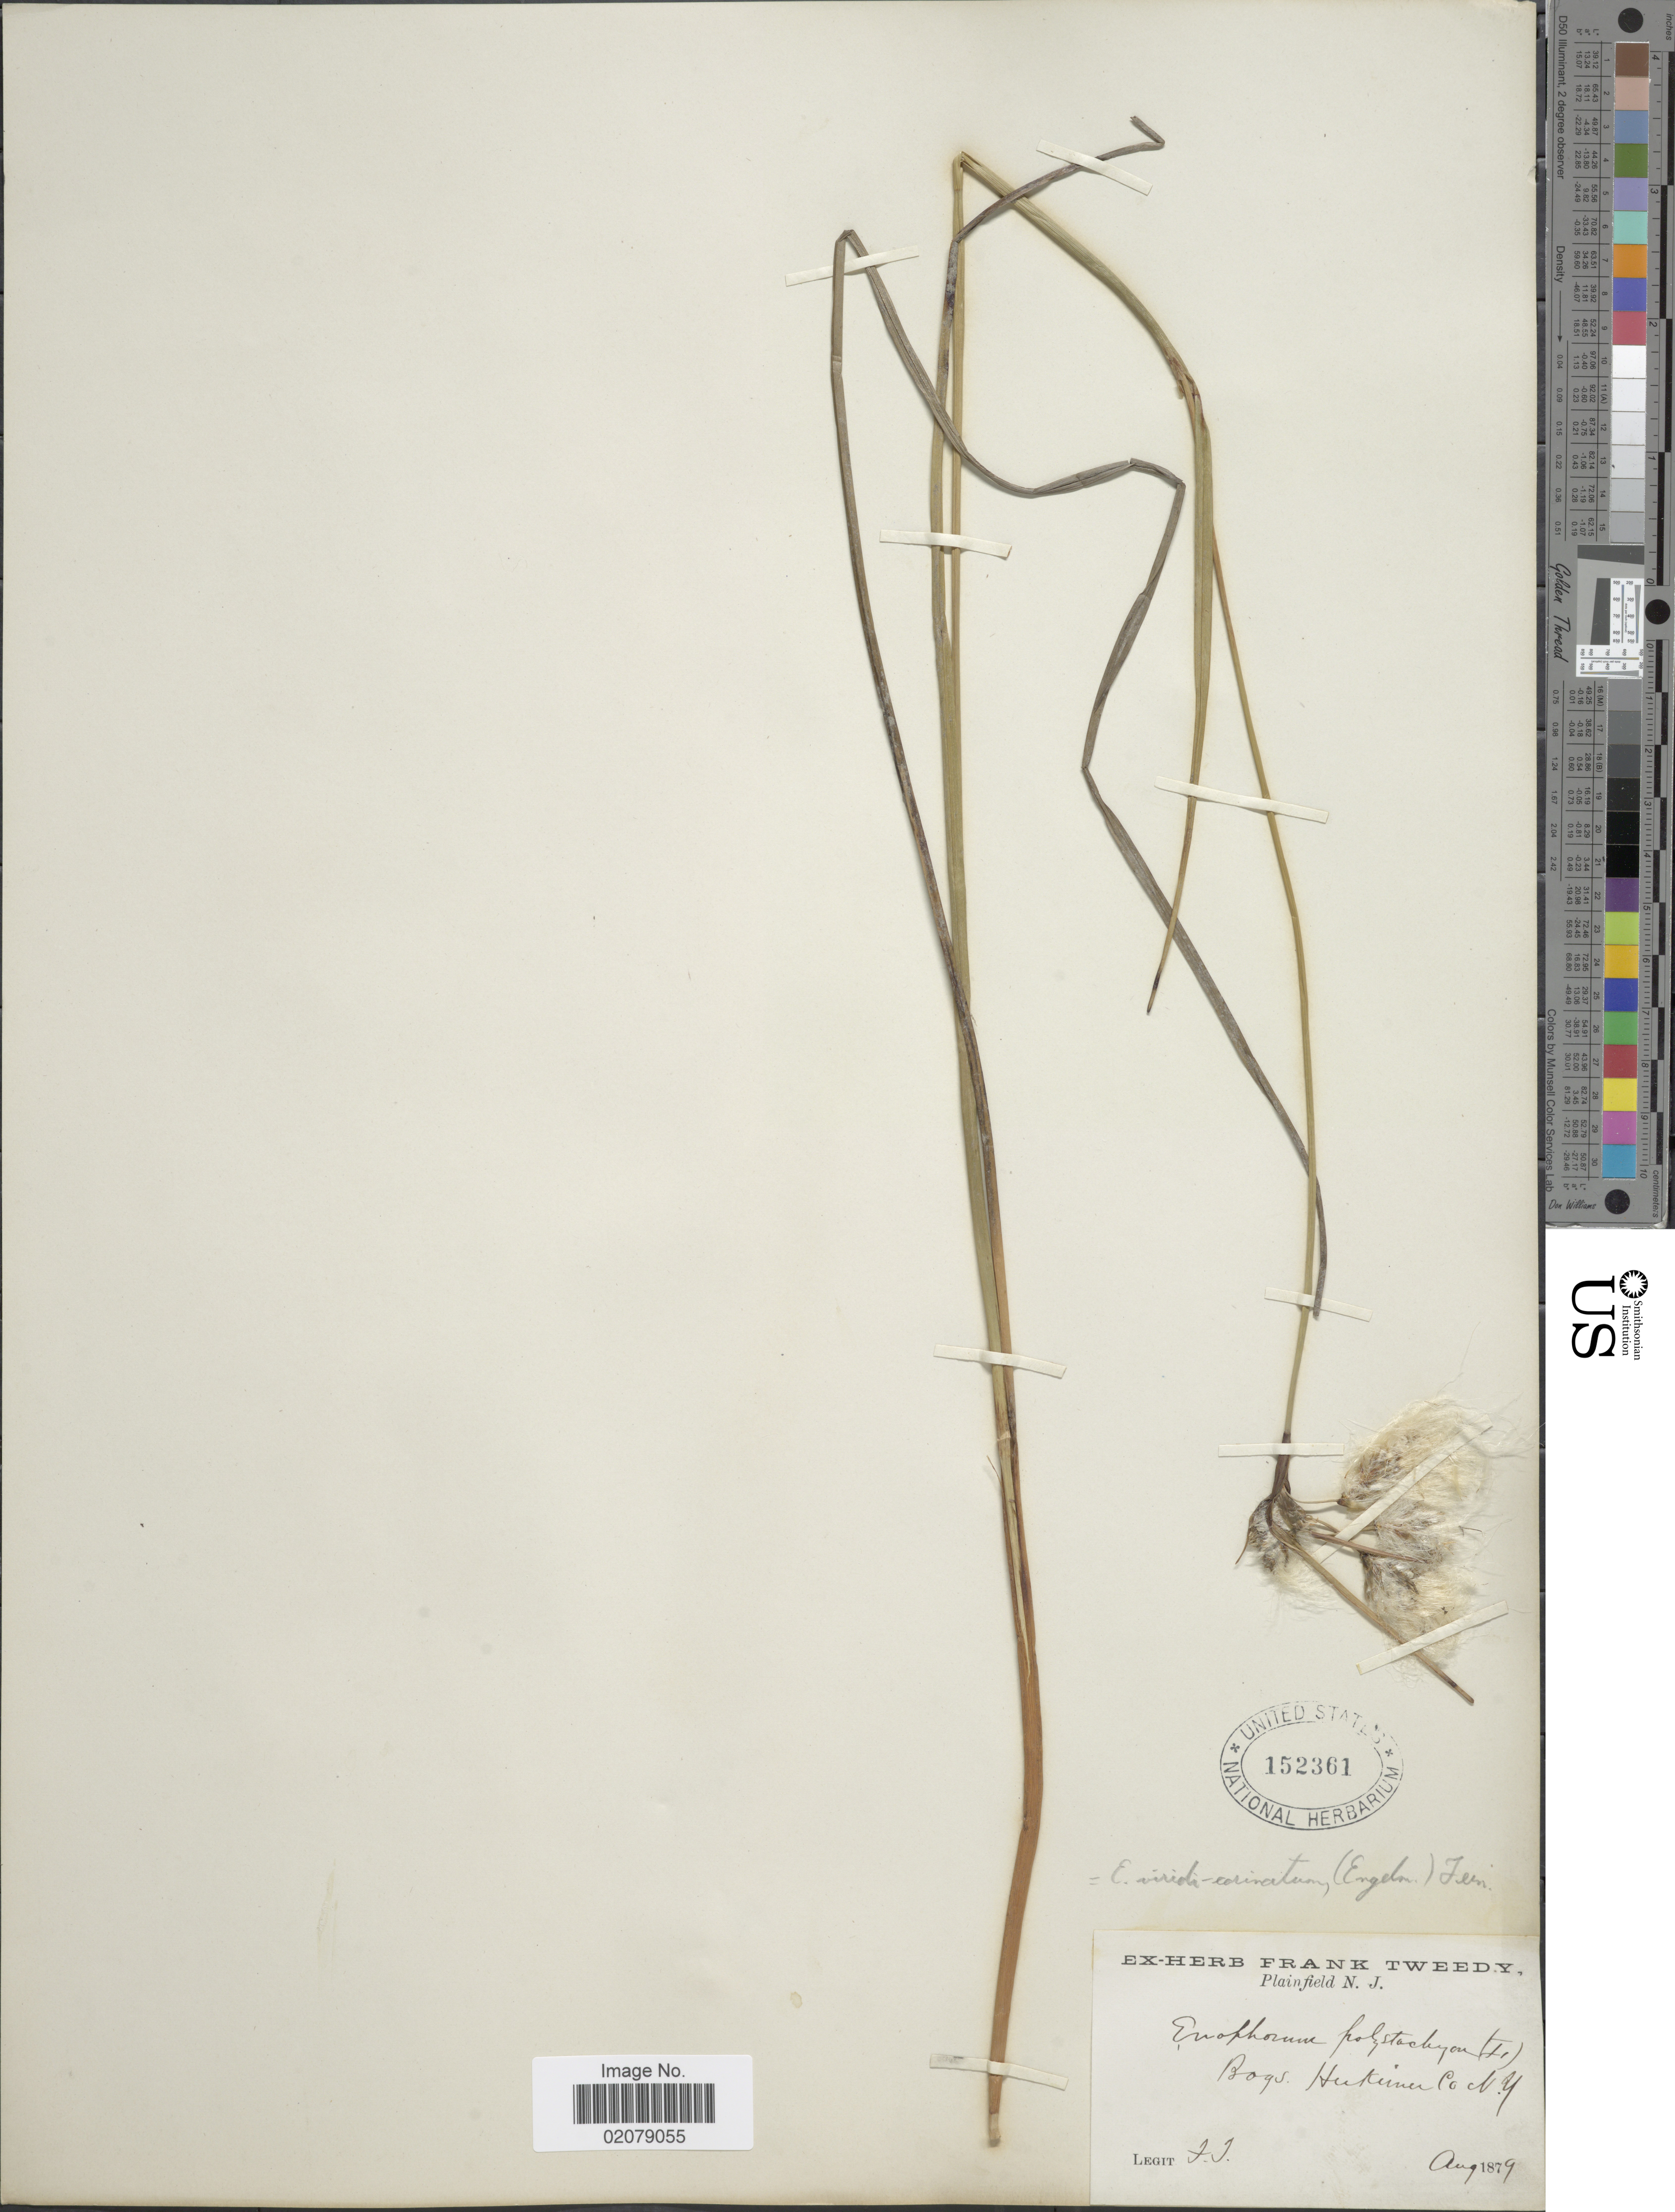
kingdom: Plantae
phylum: Tracheophyta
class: Liliopsida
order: Poales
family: Cyperaceae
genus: Eriophorum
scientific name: Eriophorum viridicarinatum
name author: (Englem.) Fernald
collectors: F. Tweedy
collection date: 1879-08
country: United States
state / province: New York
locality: Plainfield, Hukumer Co.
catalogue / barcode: US 152361